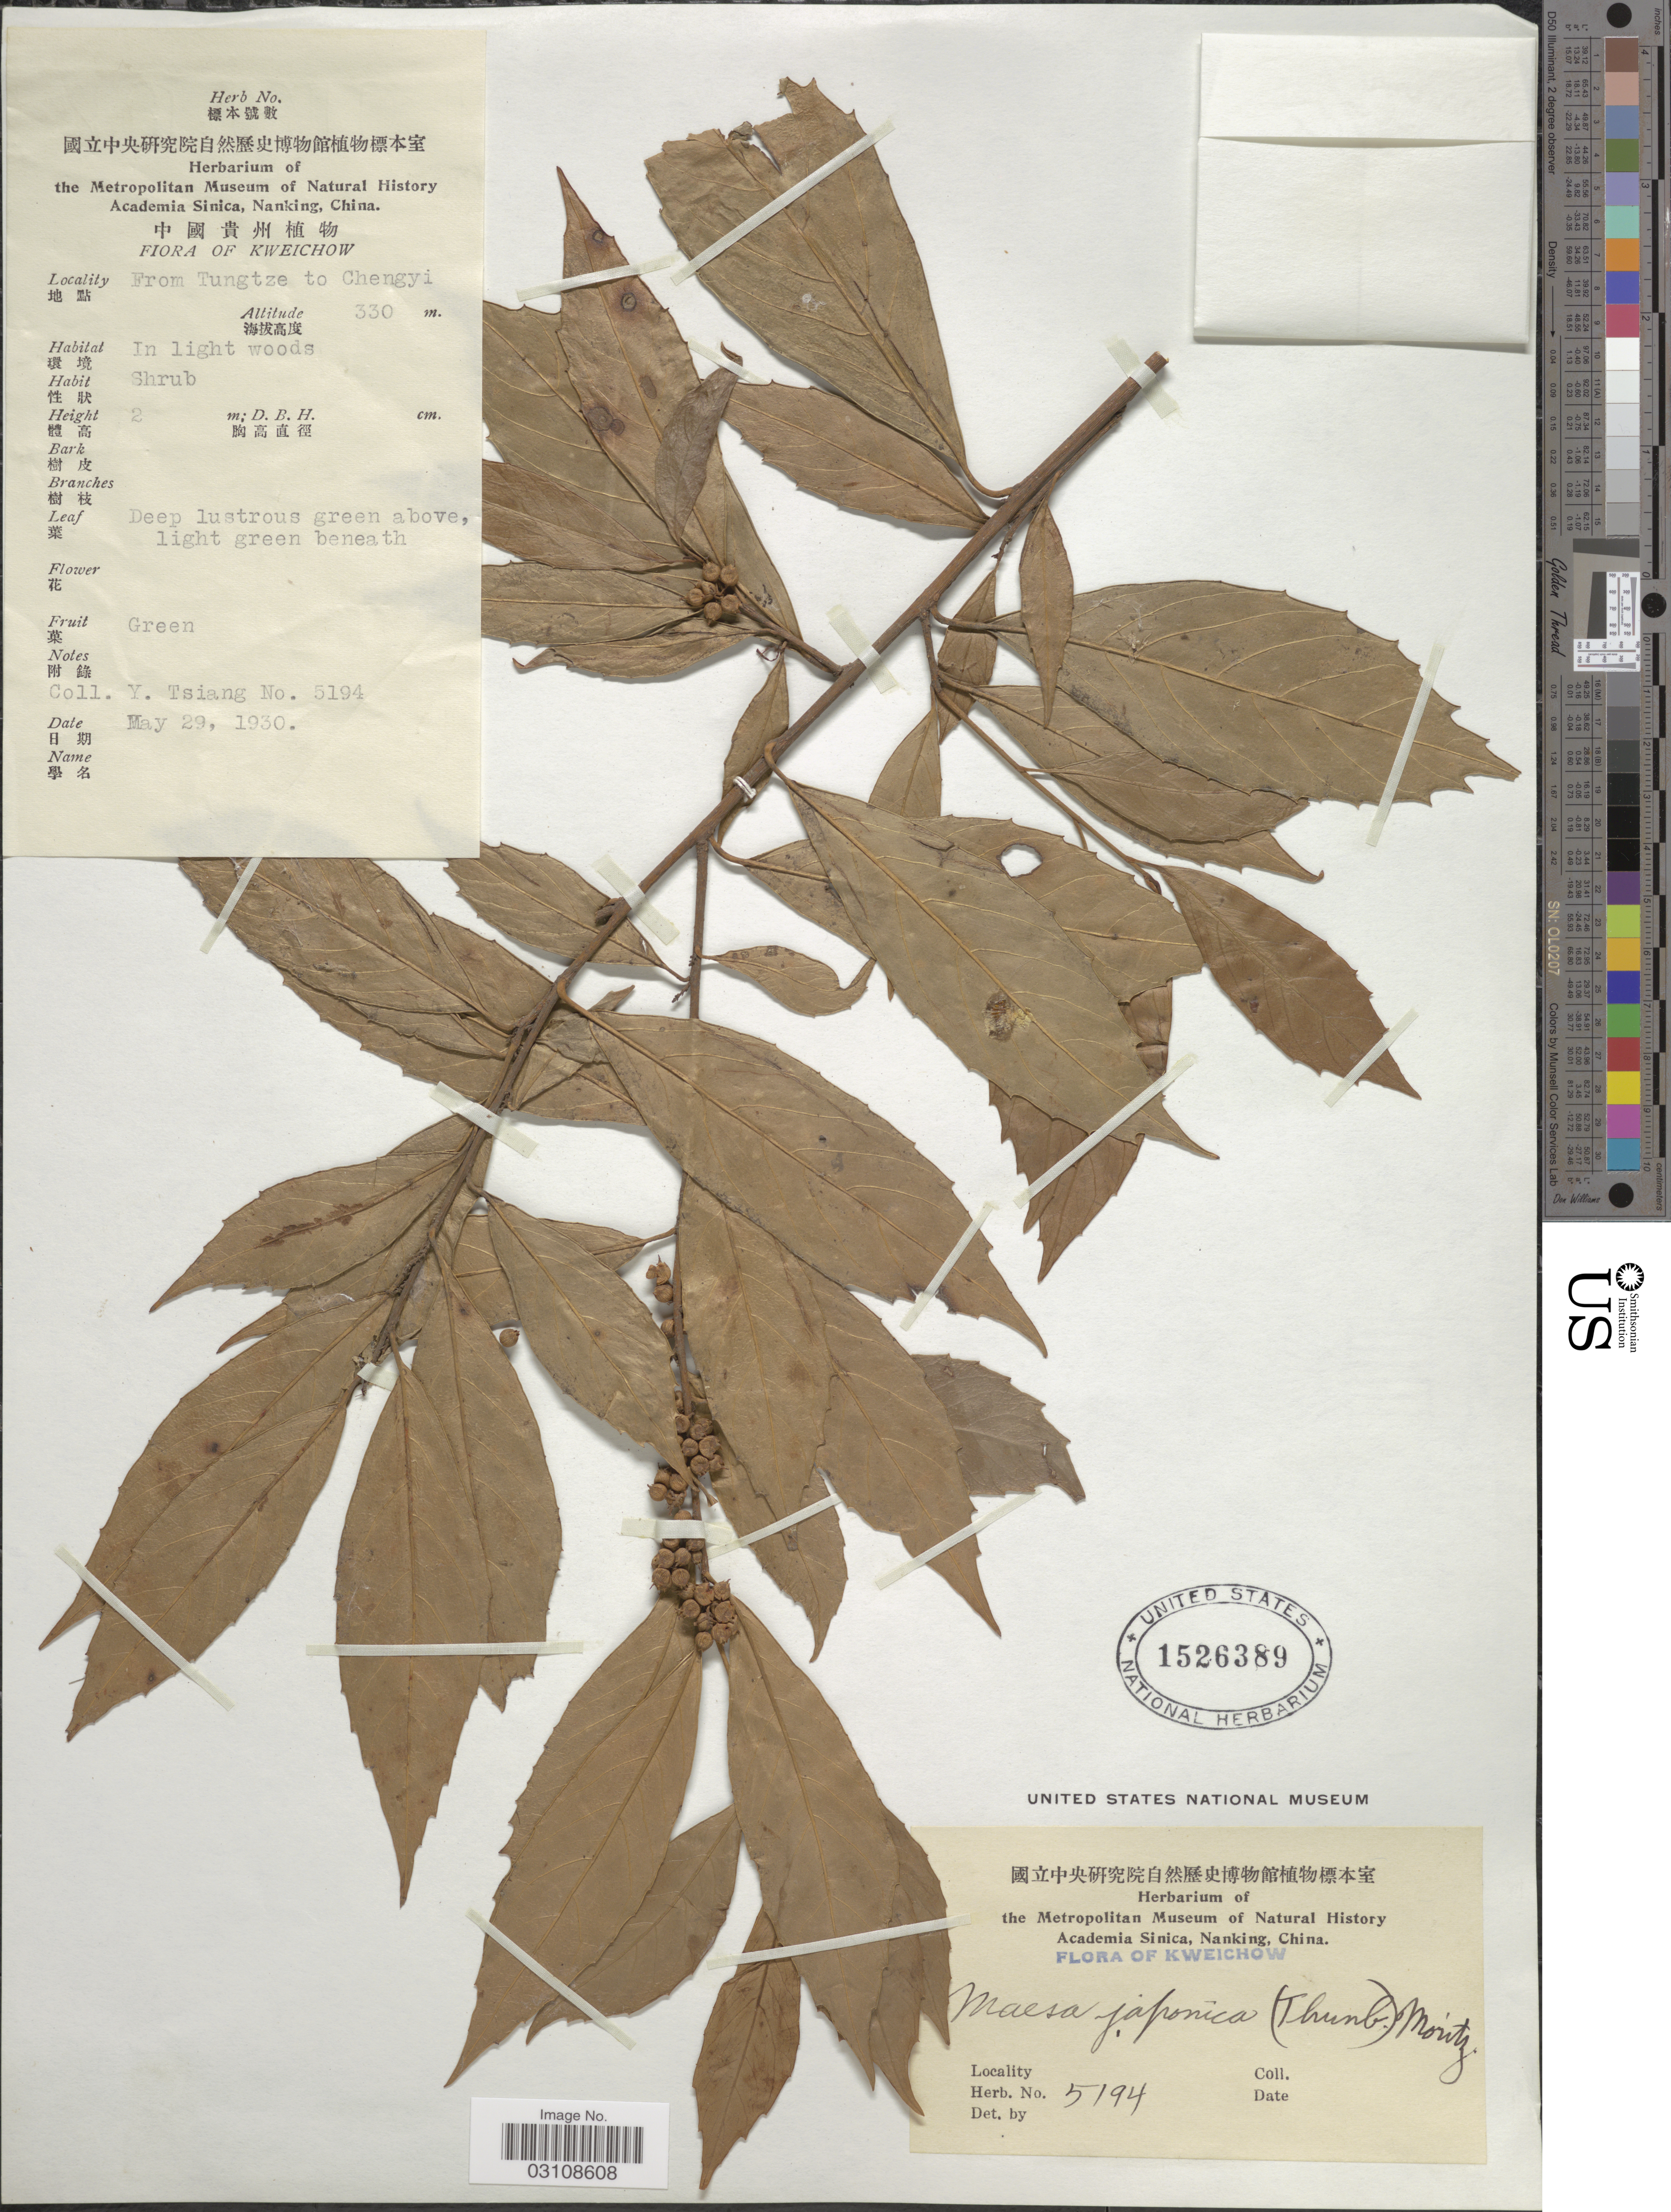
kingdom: Plantae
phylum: Tracheophyta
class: Magnoliopsida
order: Ericales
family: Primulaceae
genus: Maesa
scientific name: Maesa japonica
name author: Merr.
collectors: Y. Tsiang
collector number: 5194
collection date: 1930-05-29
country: China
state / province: Guizhou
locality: Kweichow. From Tungtze to Chengyi.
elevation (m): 330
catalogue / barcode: US 1526389